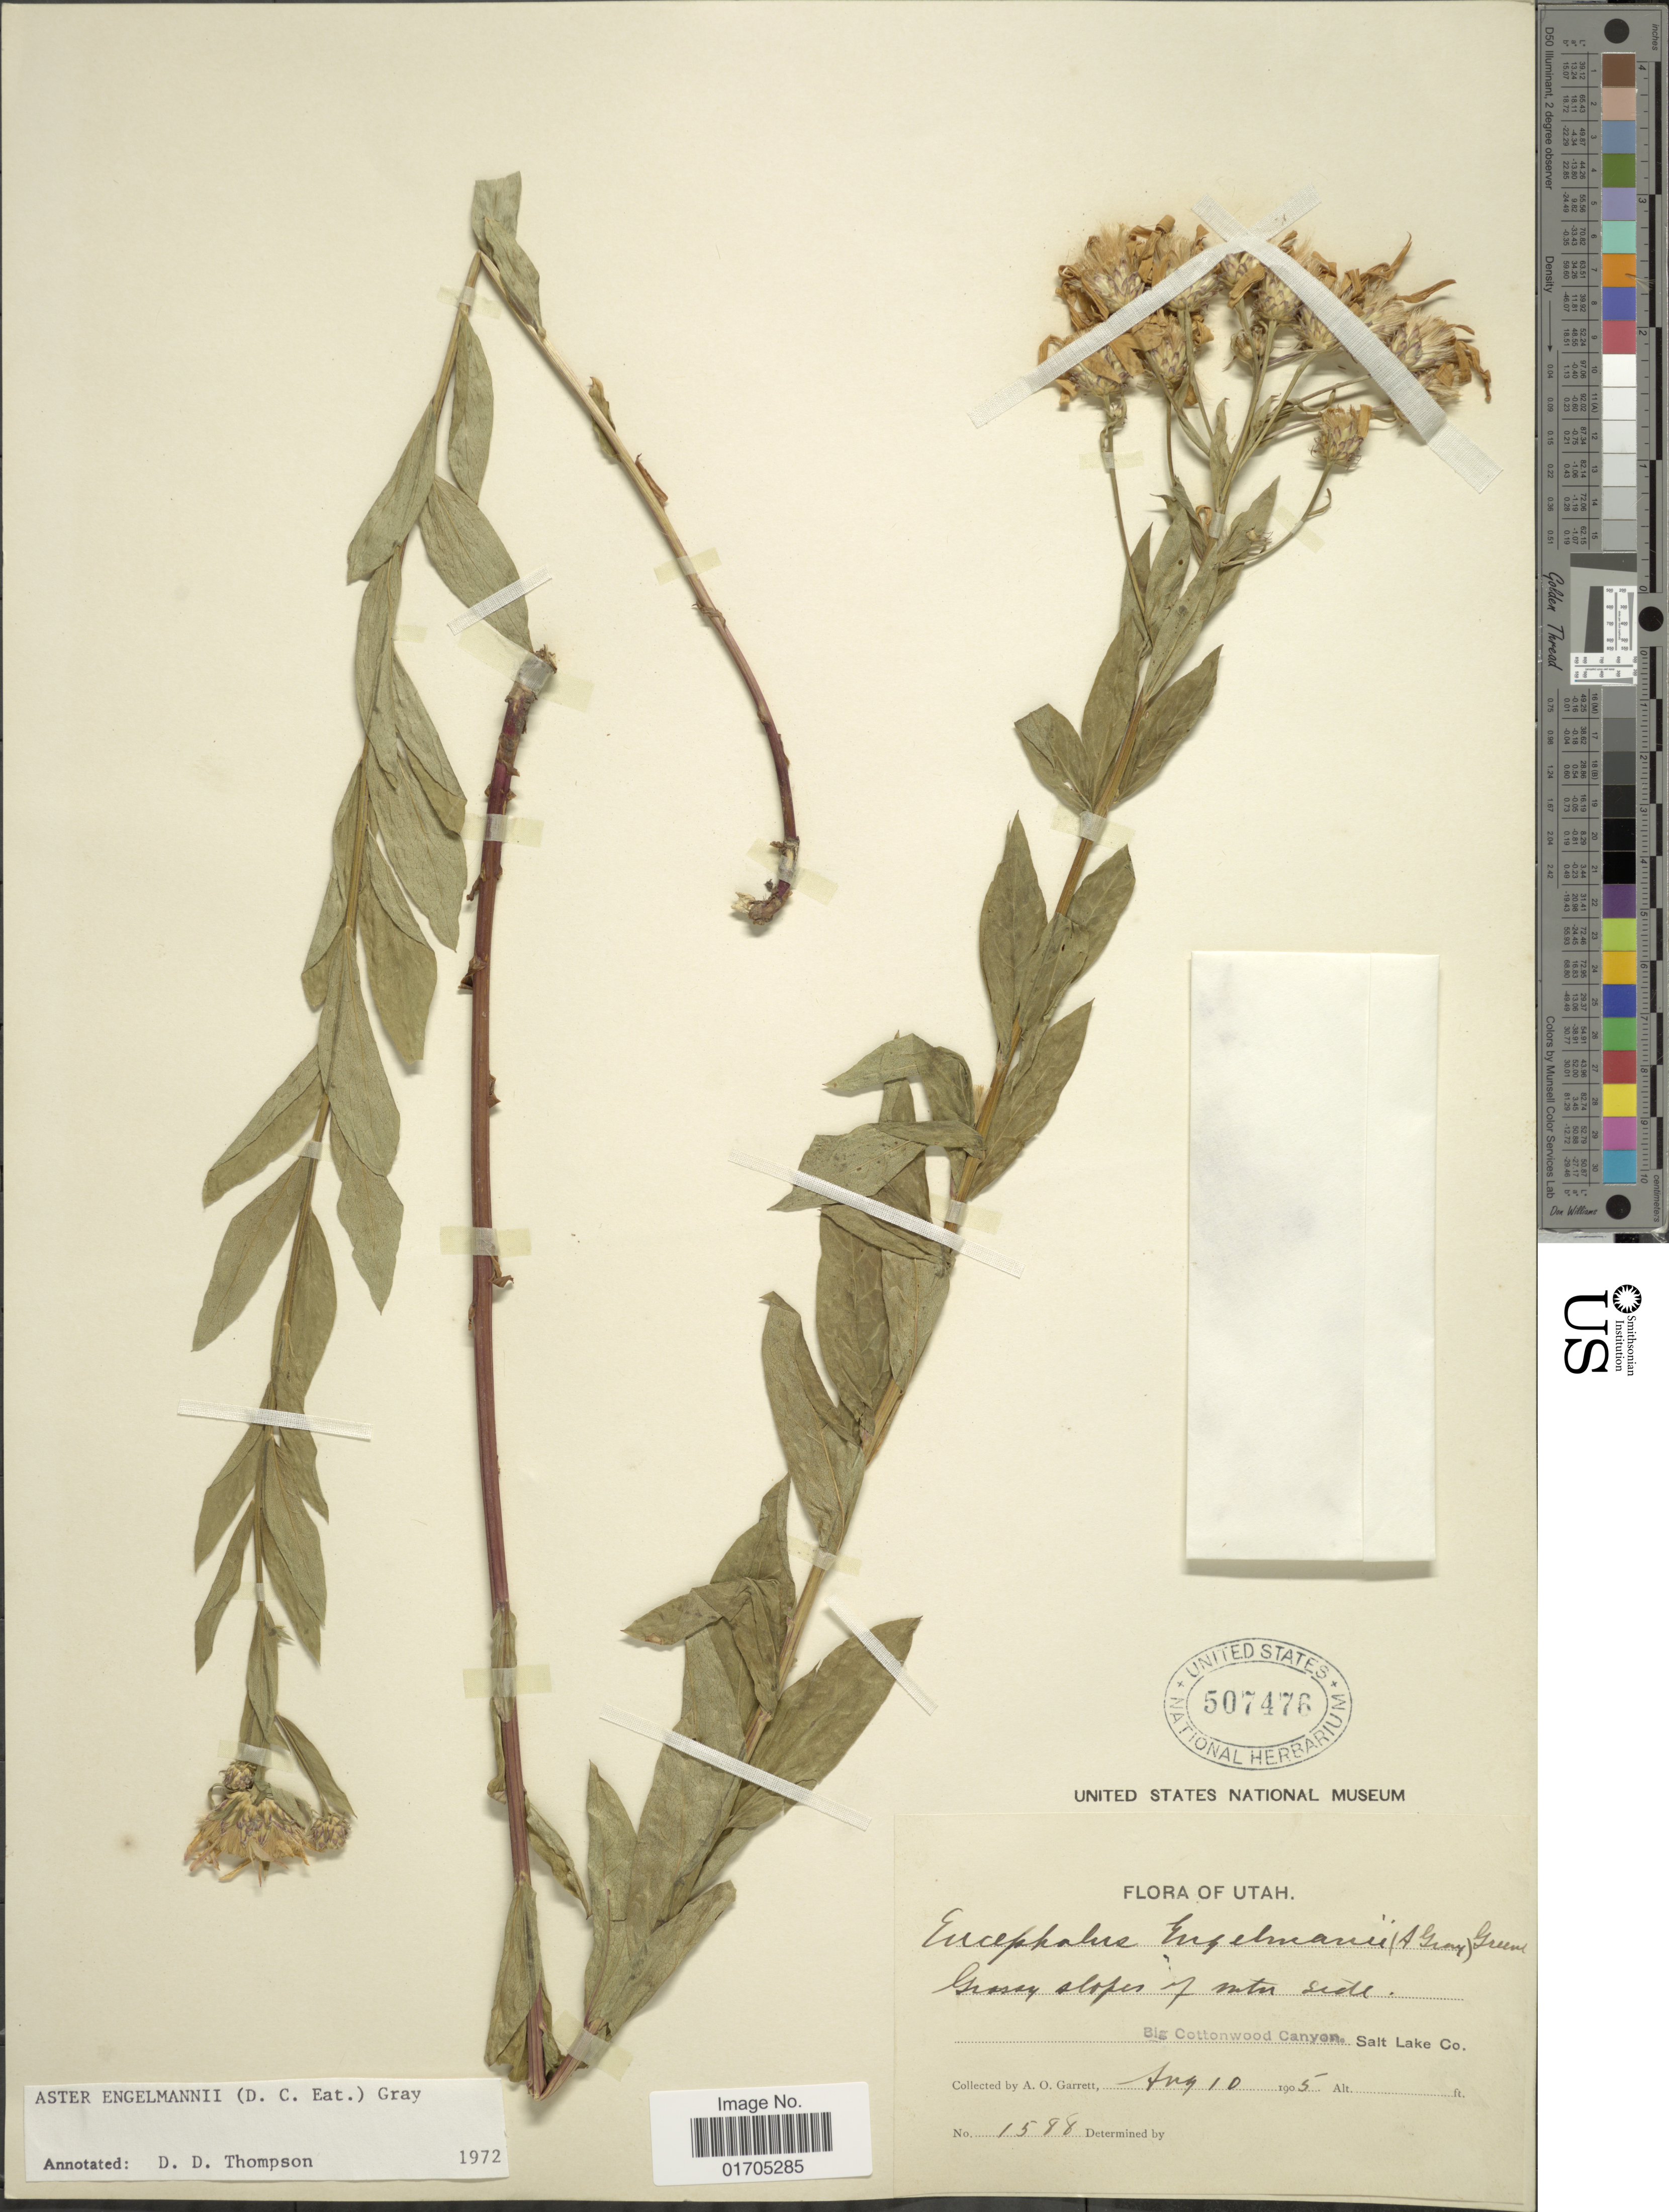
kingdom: Plantae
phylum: Tracheophyta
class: Magnoliopsida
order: Asterales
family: Asteraceae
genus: Eucephalus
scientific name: Eucephalus engelmannii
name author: (D.C. Eaton) Greene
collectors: A. O. Garrett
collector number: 1588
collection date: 1905-08-10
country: United States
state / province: Utah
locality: Grassy slopes of mtn side, Big Cottonwood Canyon, Salt Lake Co.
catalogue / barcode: US 507476